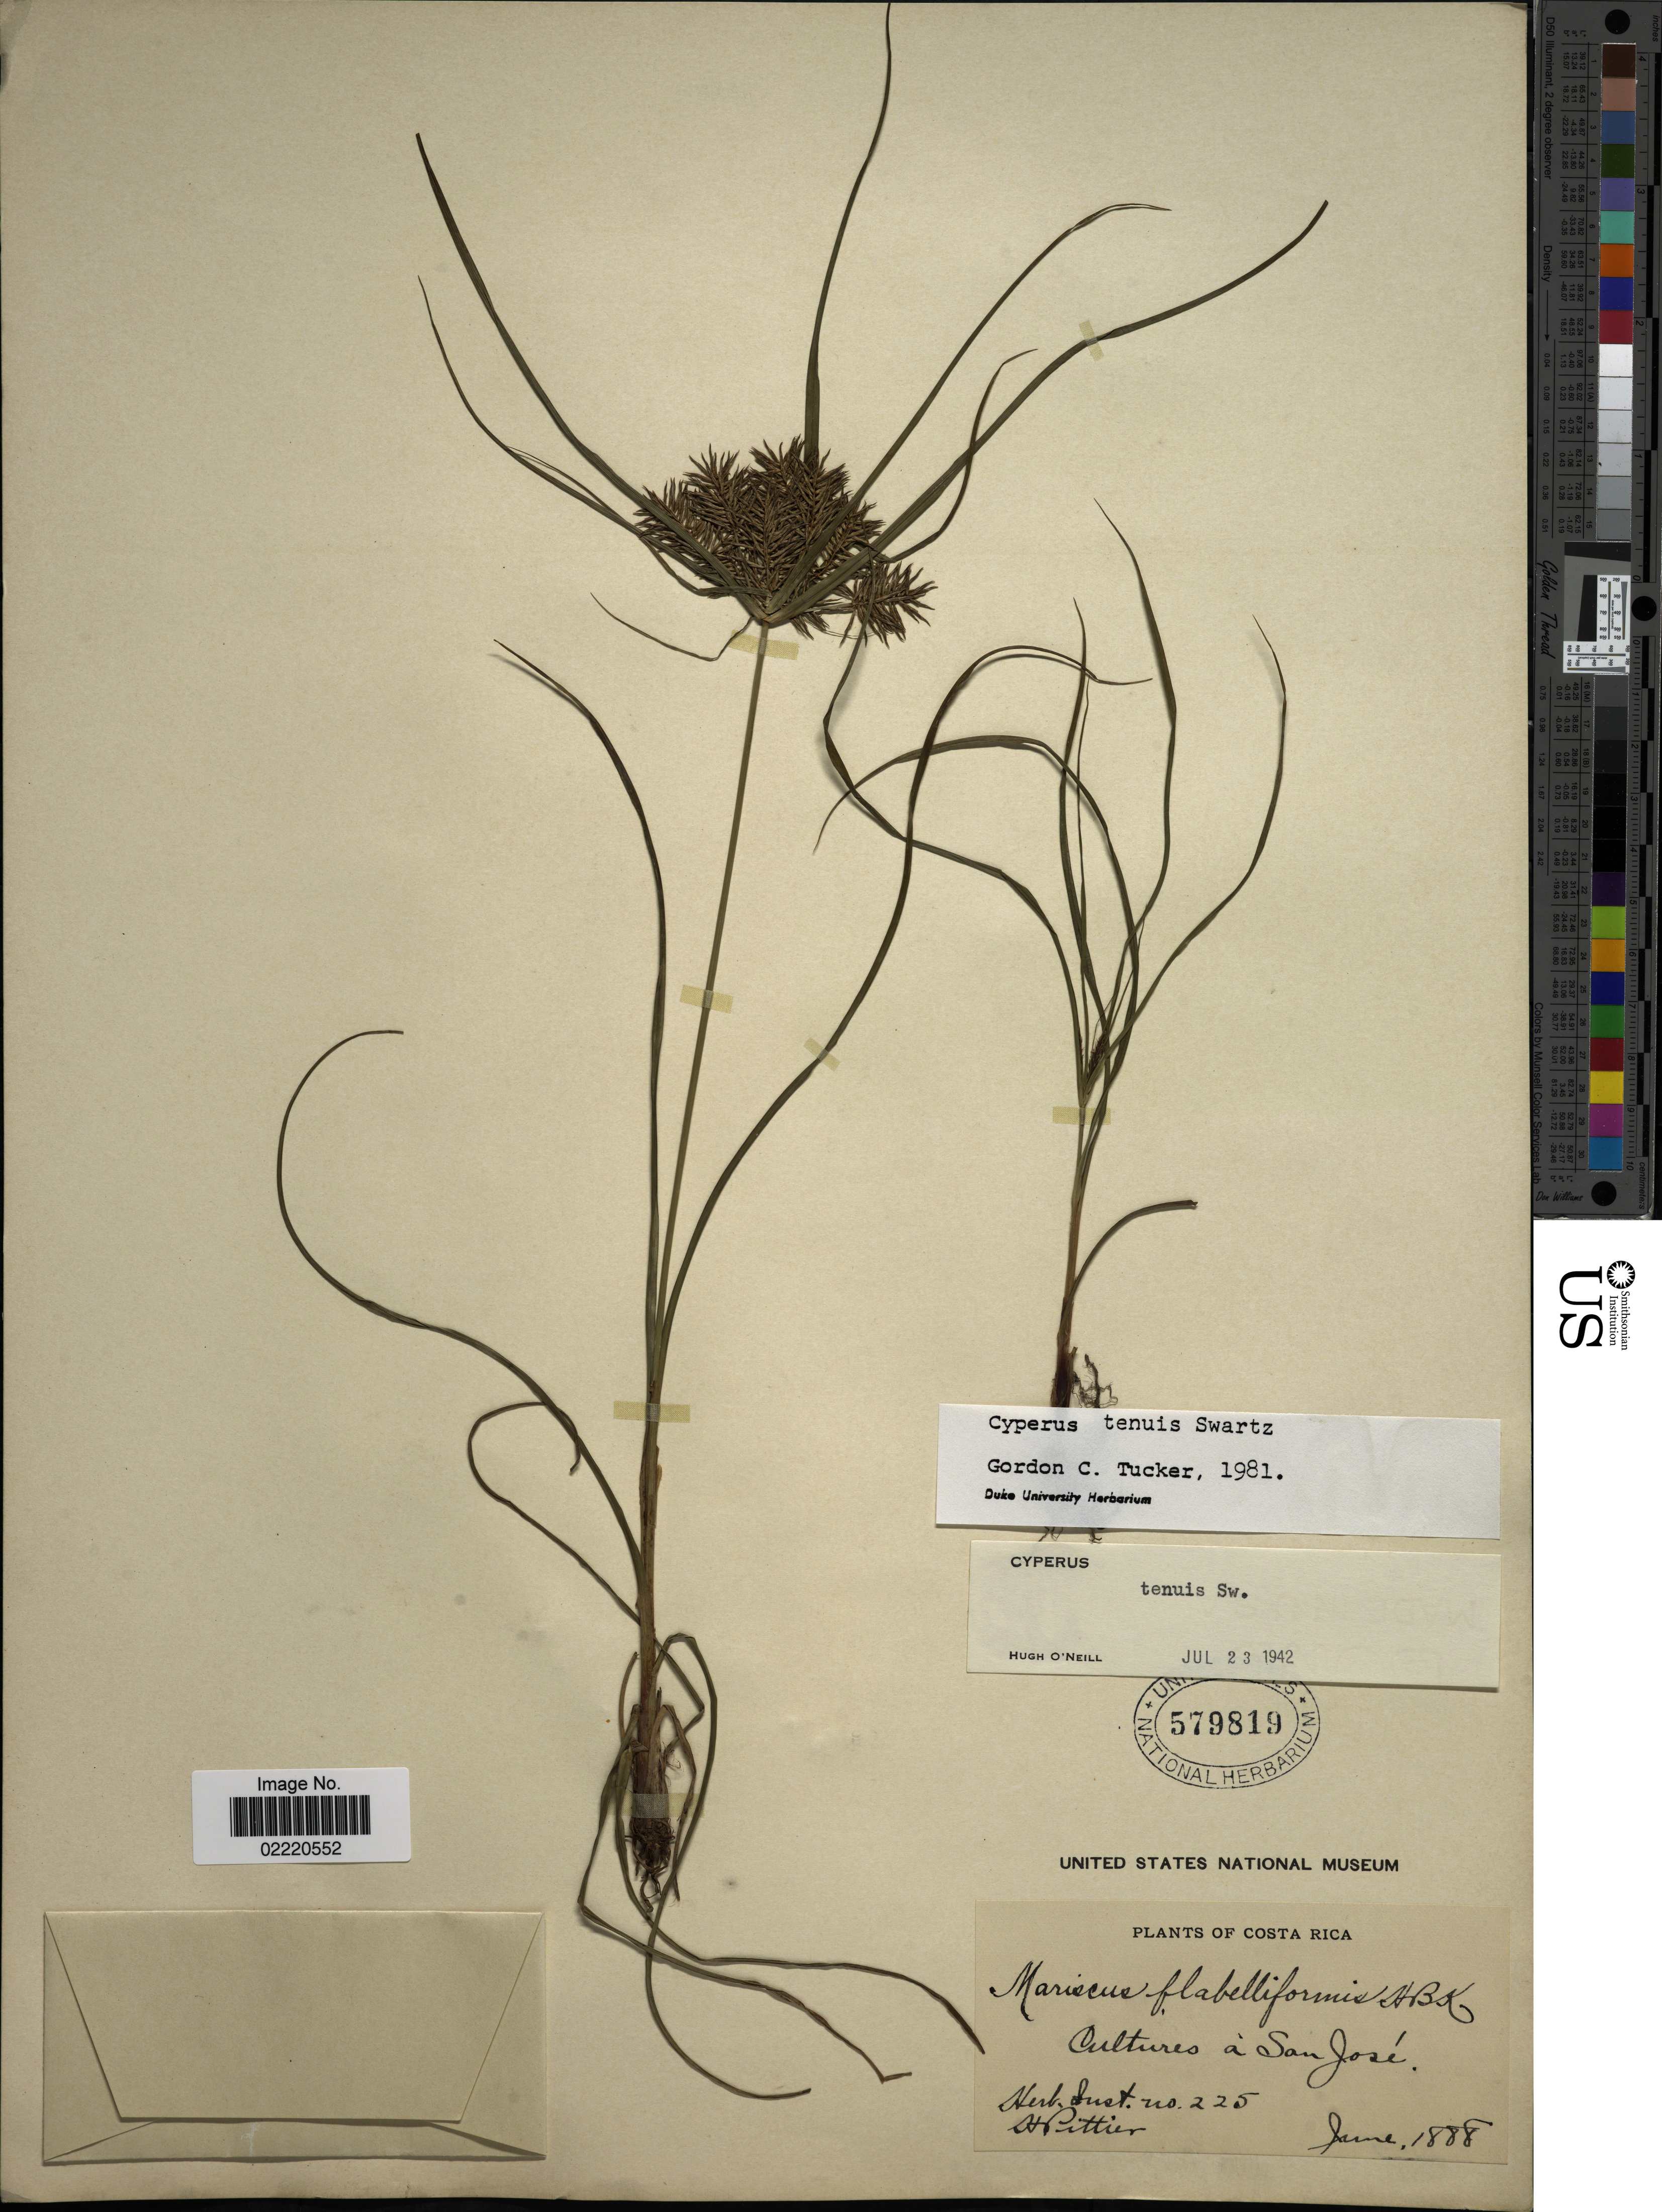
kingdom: Plantae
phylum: Tracheophyta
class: Liliopsida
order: Poales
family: Cyperaceae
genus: Cyperus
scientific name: Cyperus tenuis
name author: Sw.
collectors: H. F. Pittier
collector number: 225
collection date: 1888-06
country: Costa Rica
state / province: San José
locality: Cultures a San Jose.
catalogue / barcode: US 579819